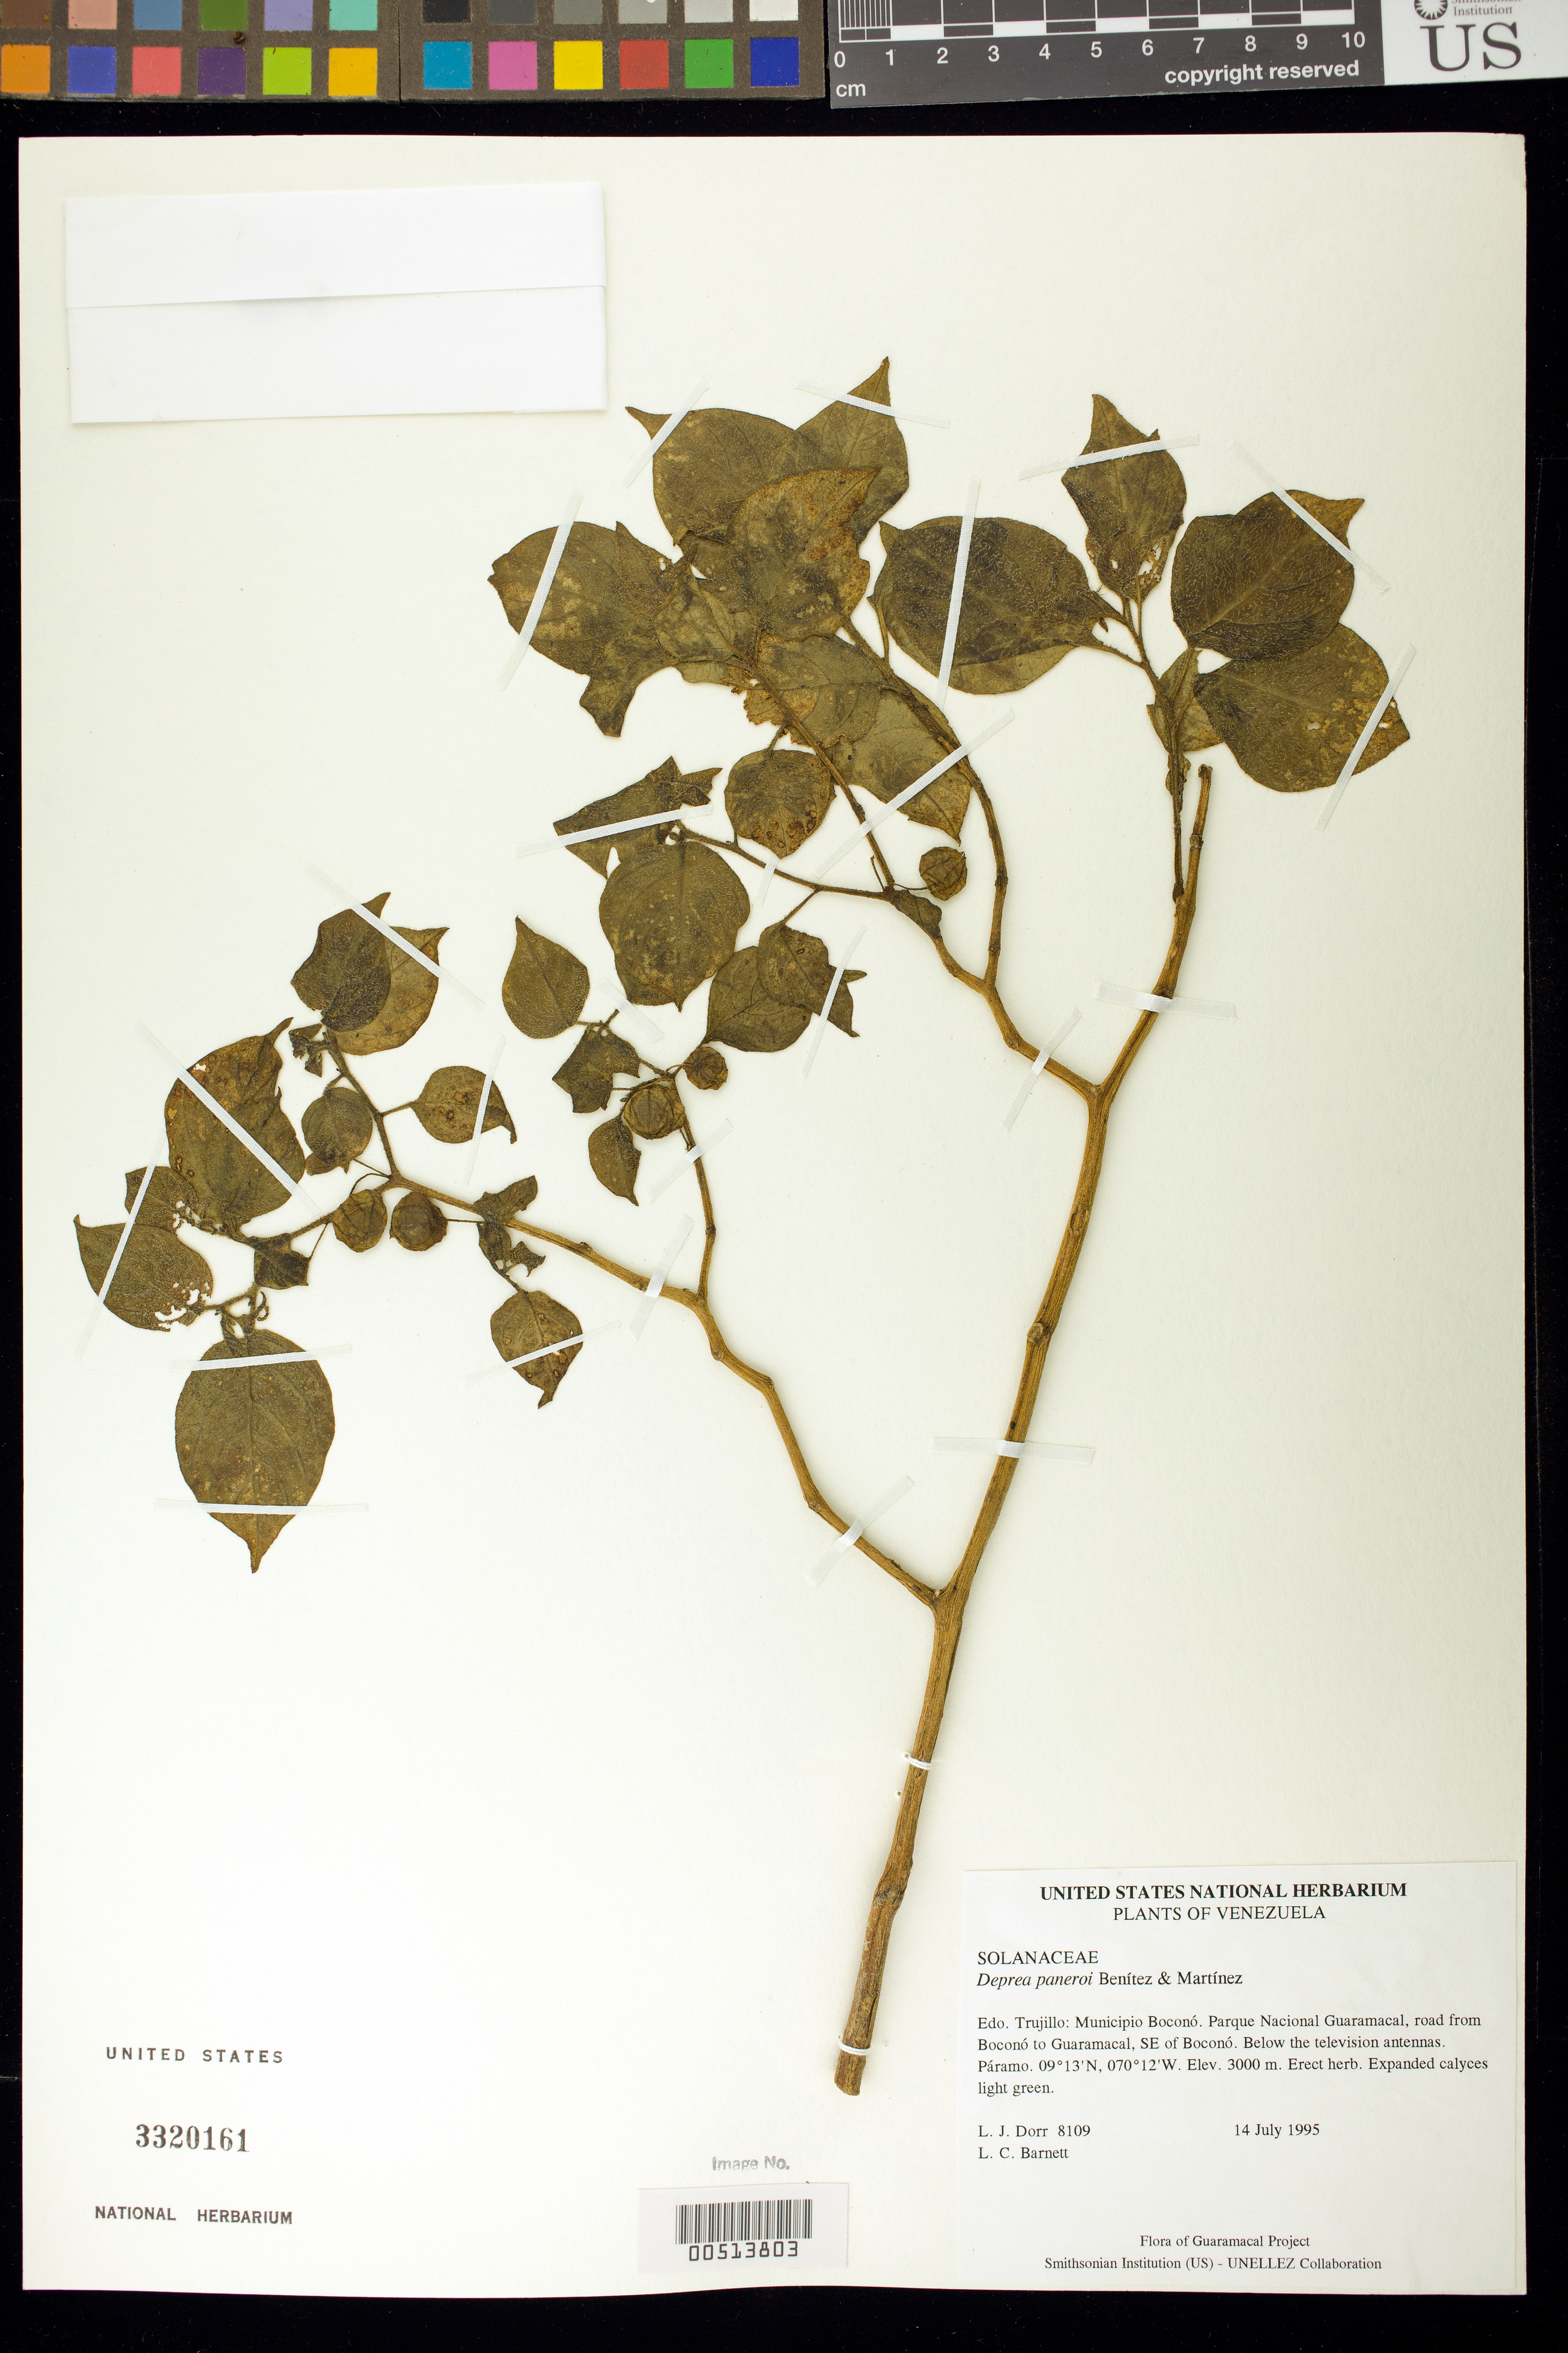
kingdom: Plantae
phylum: Tracheophyta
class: Magnoliopsida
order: Solanales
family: Solanaceae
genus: Deprea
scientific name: Deprea paneroi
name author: Benítez & M. Martinez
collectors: L. J. Dorr & L. C. Barnett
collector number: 8109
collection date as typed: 14 Jul 1995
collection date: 1995-07-14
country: Venezuela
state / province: Trujillo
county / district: Boconó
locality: Parque Nacional Guaramacal, road from Boconó to Guaramacal, SE of Boconó. Below the television antennas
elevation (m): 3000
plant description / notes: BM, NY, PORT, US, VEN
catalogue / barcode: US 3320161